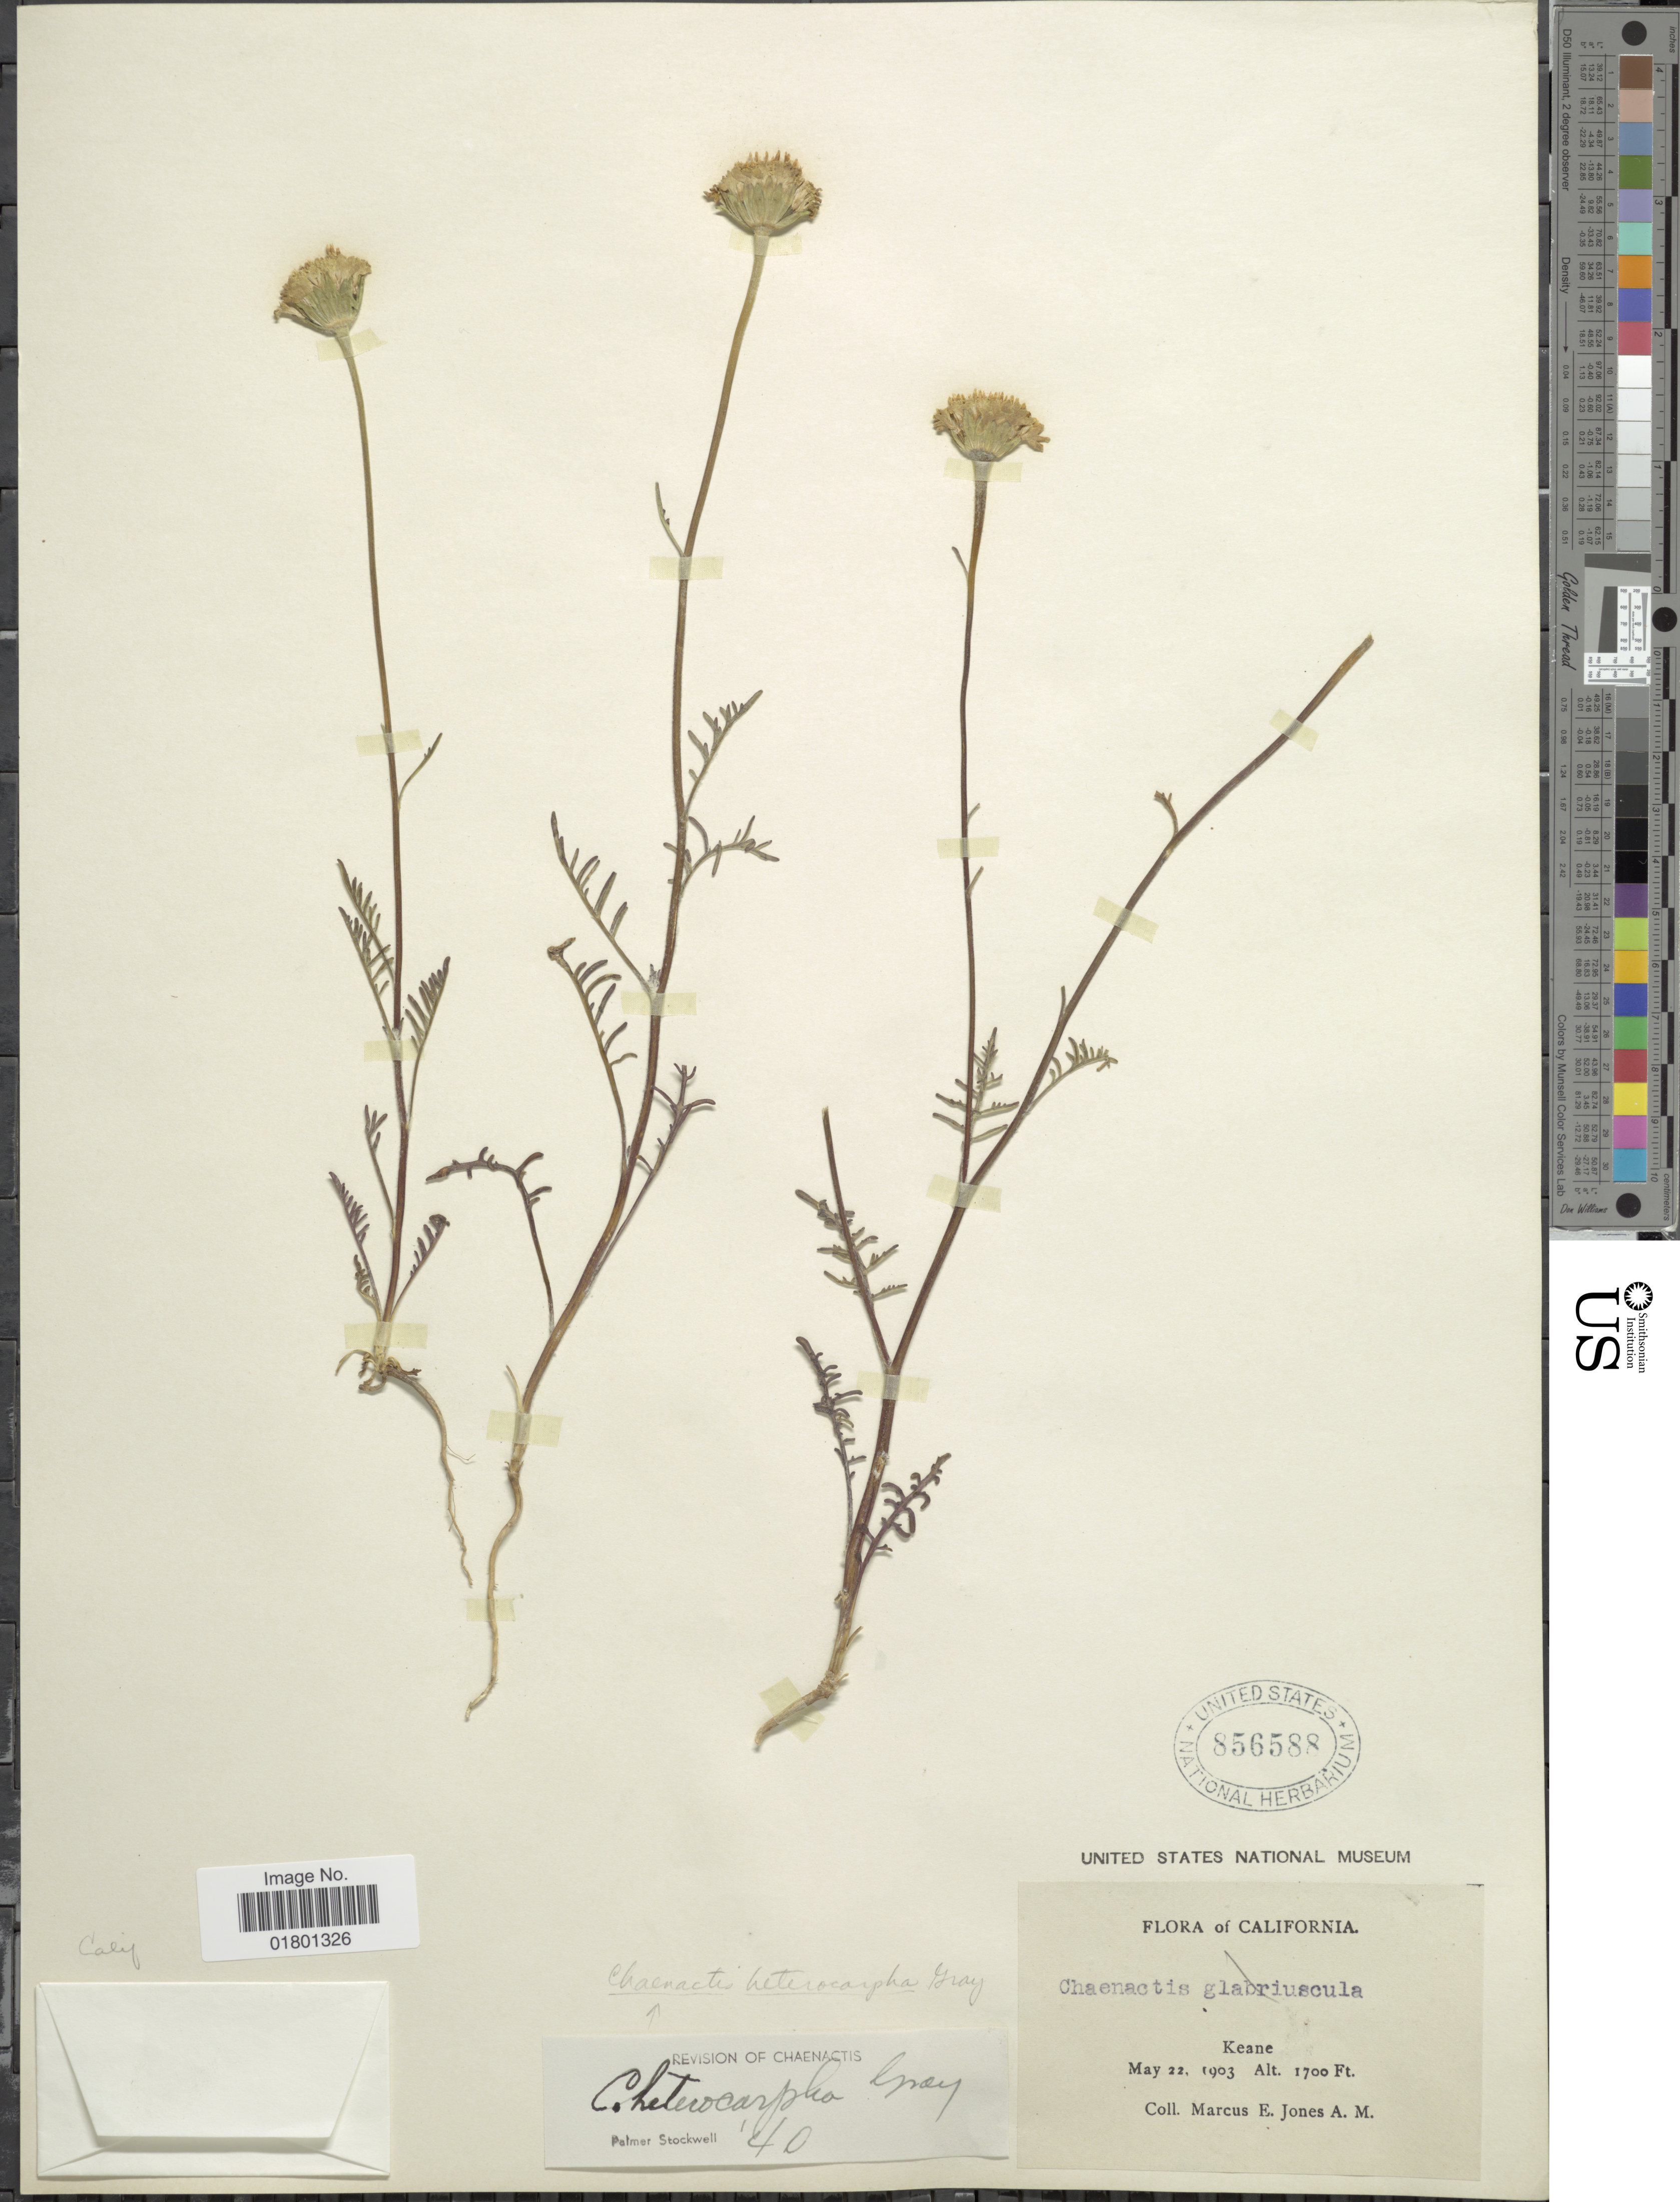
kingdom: Plantae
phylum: Tracheophyta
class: Magnoliopsida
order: Asterales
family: Asteraceae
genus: Chaenactis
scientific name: Chaenactis heterocarpha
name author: Torr. & A. Gray ex A. Gray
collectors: M. E. Jones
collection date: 1903-05-22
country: United States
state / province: California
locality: Keane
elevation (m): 518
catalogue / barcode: US 856588